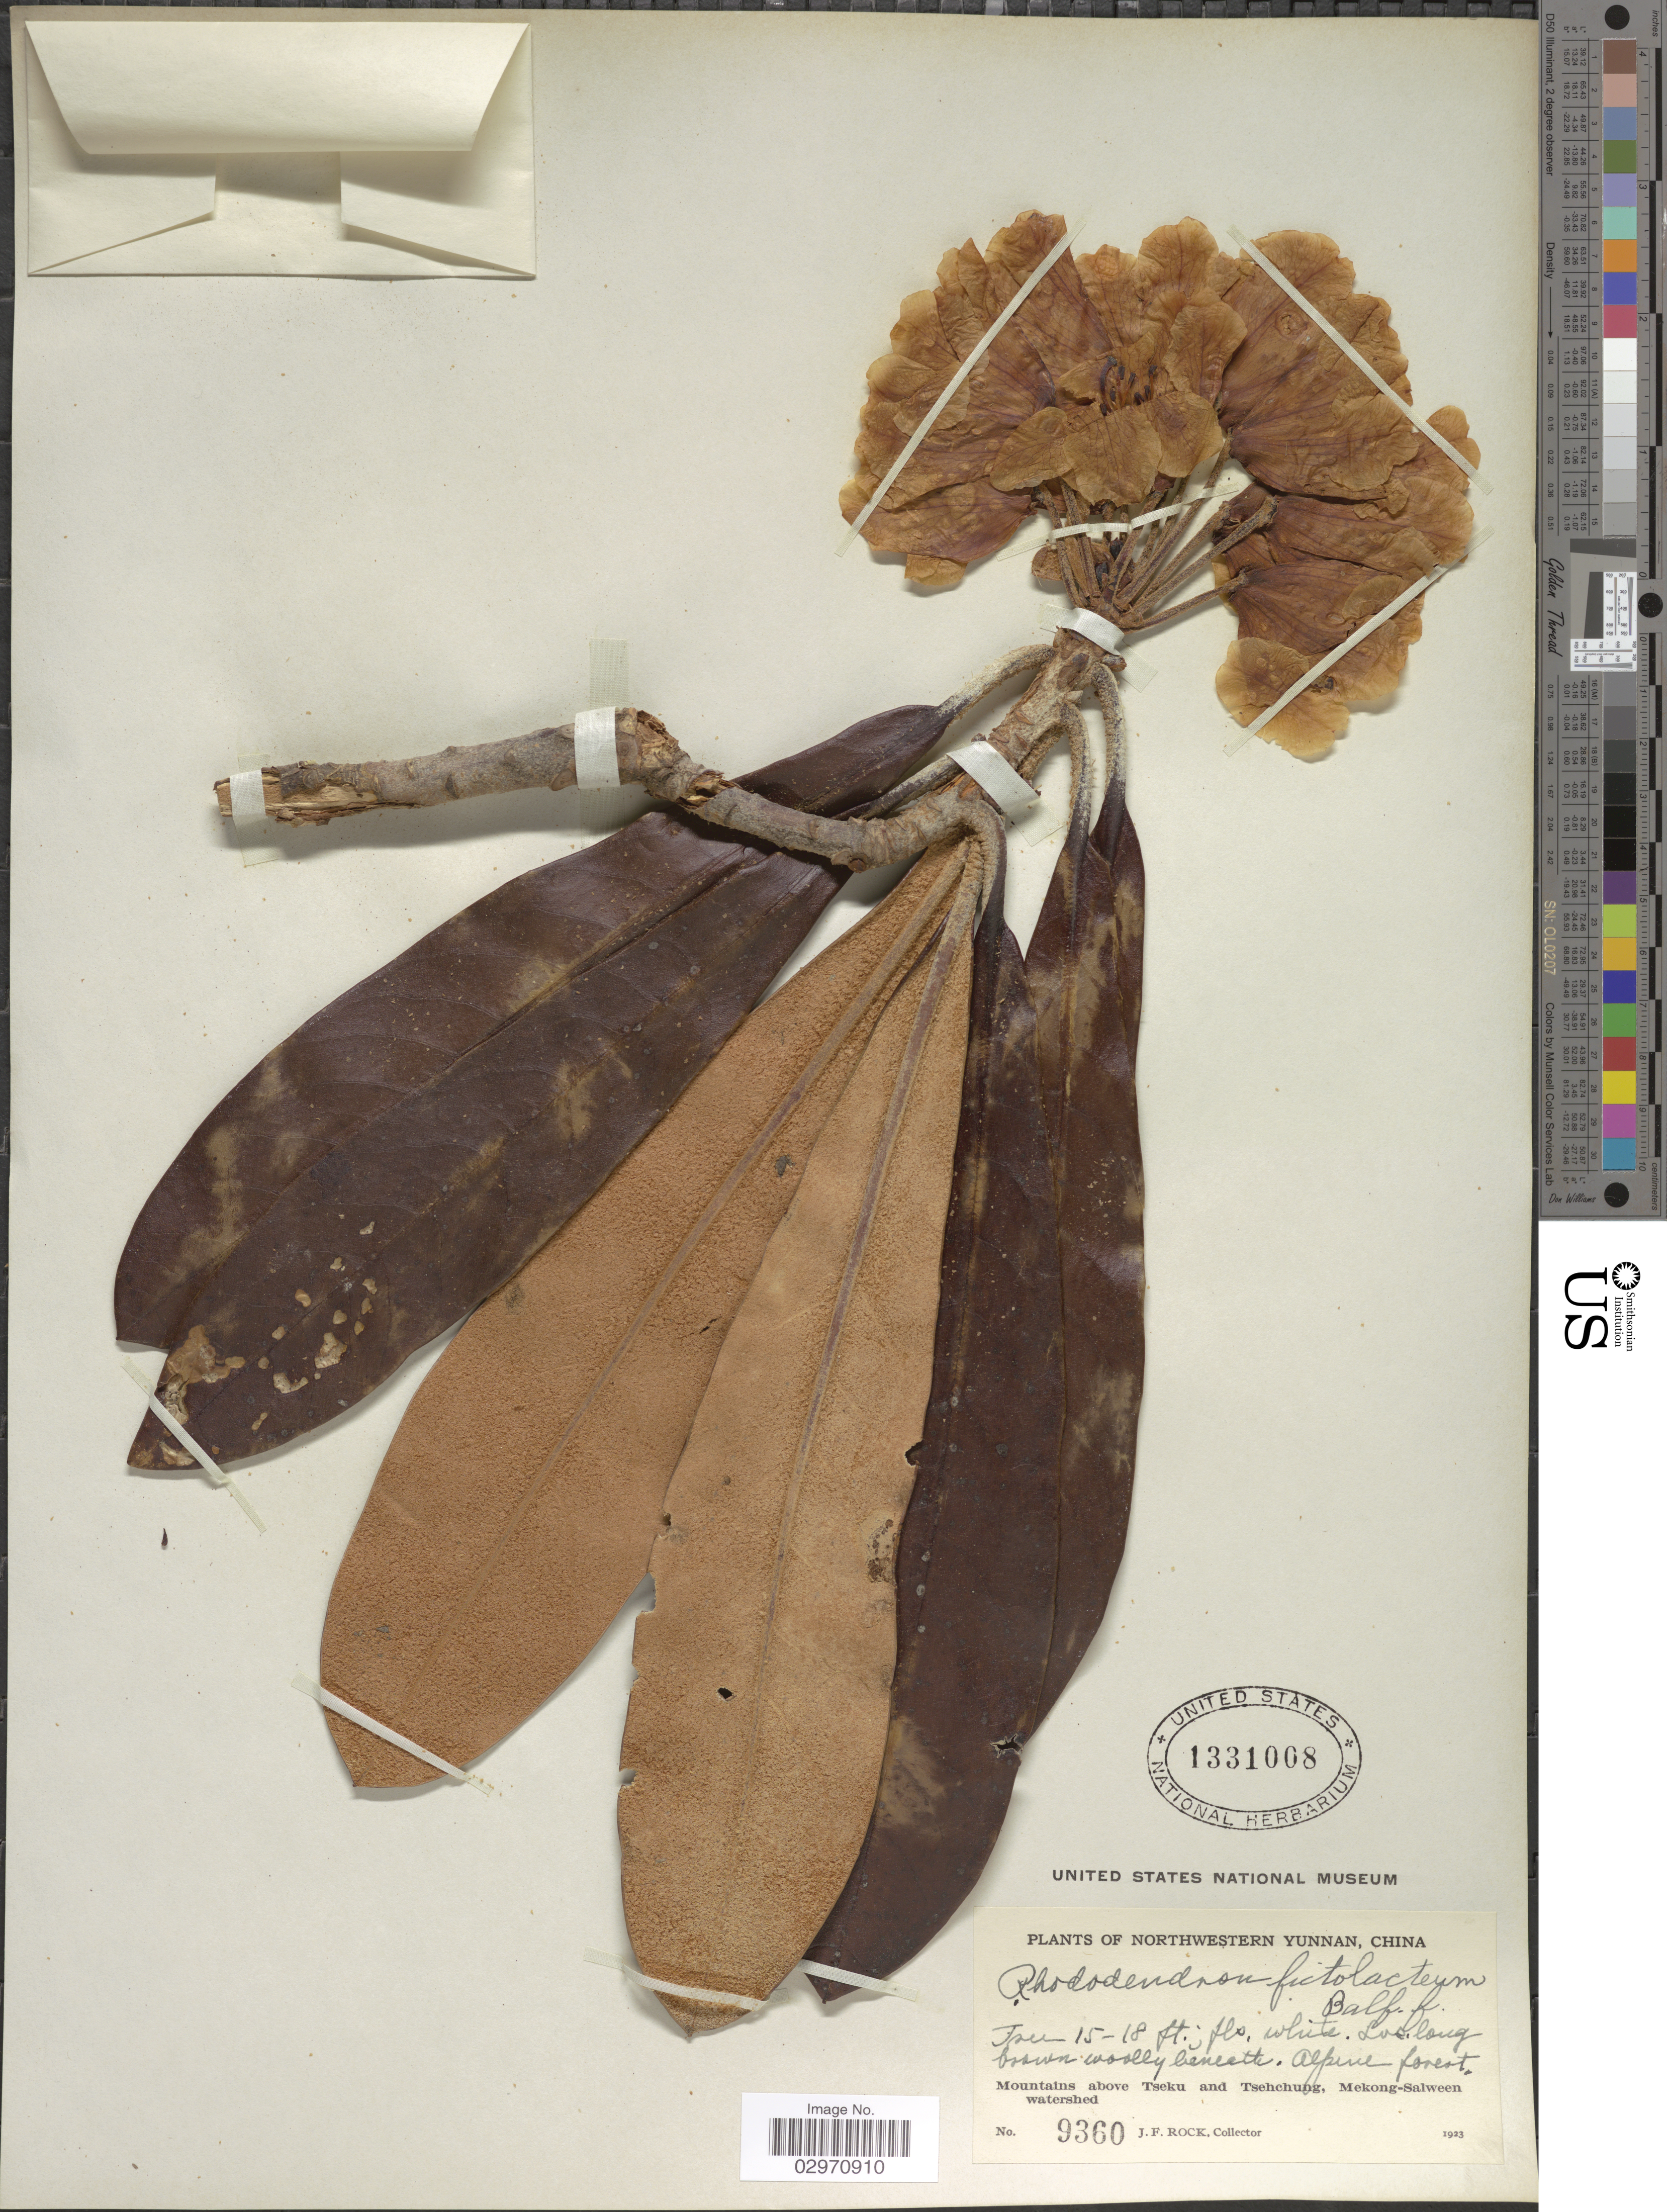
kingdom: Plantae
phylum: Tracheophyta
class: Magnoliopsida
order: Ericales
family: Ericaceae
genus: Rhododendron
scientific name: Rhododendron fictolacteum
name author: Balf. f.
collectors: J. Rock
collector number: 9360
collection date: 1923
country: China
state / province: Yunnan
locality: Northwestern Yunnan. Mountains above Tseku and Tsehchung, Mekong-Salween watershed.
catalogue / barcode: US 1331008